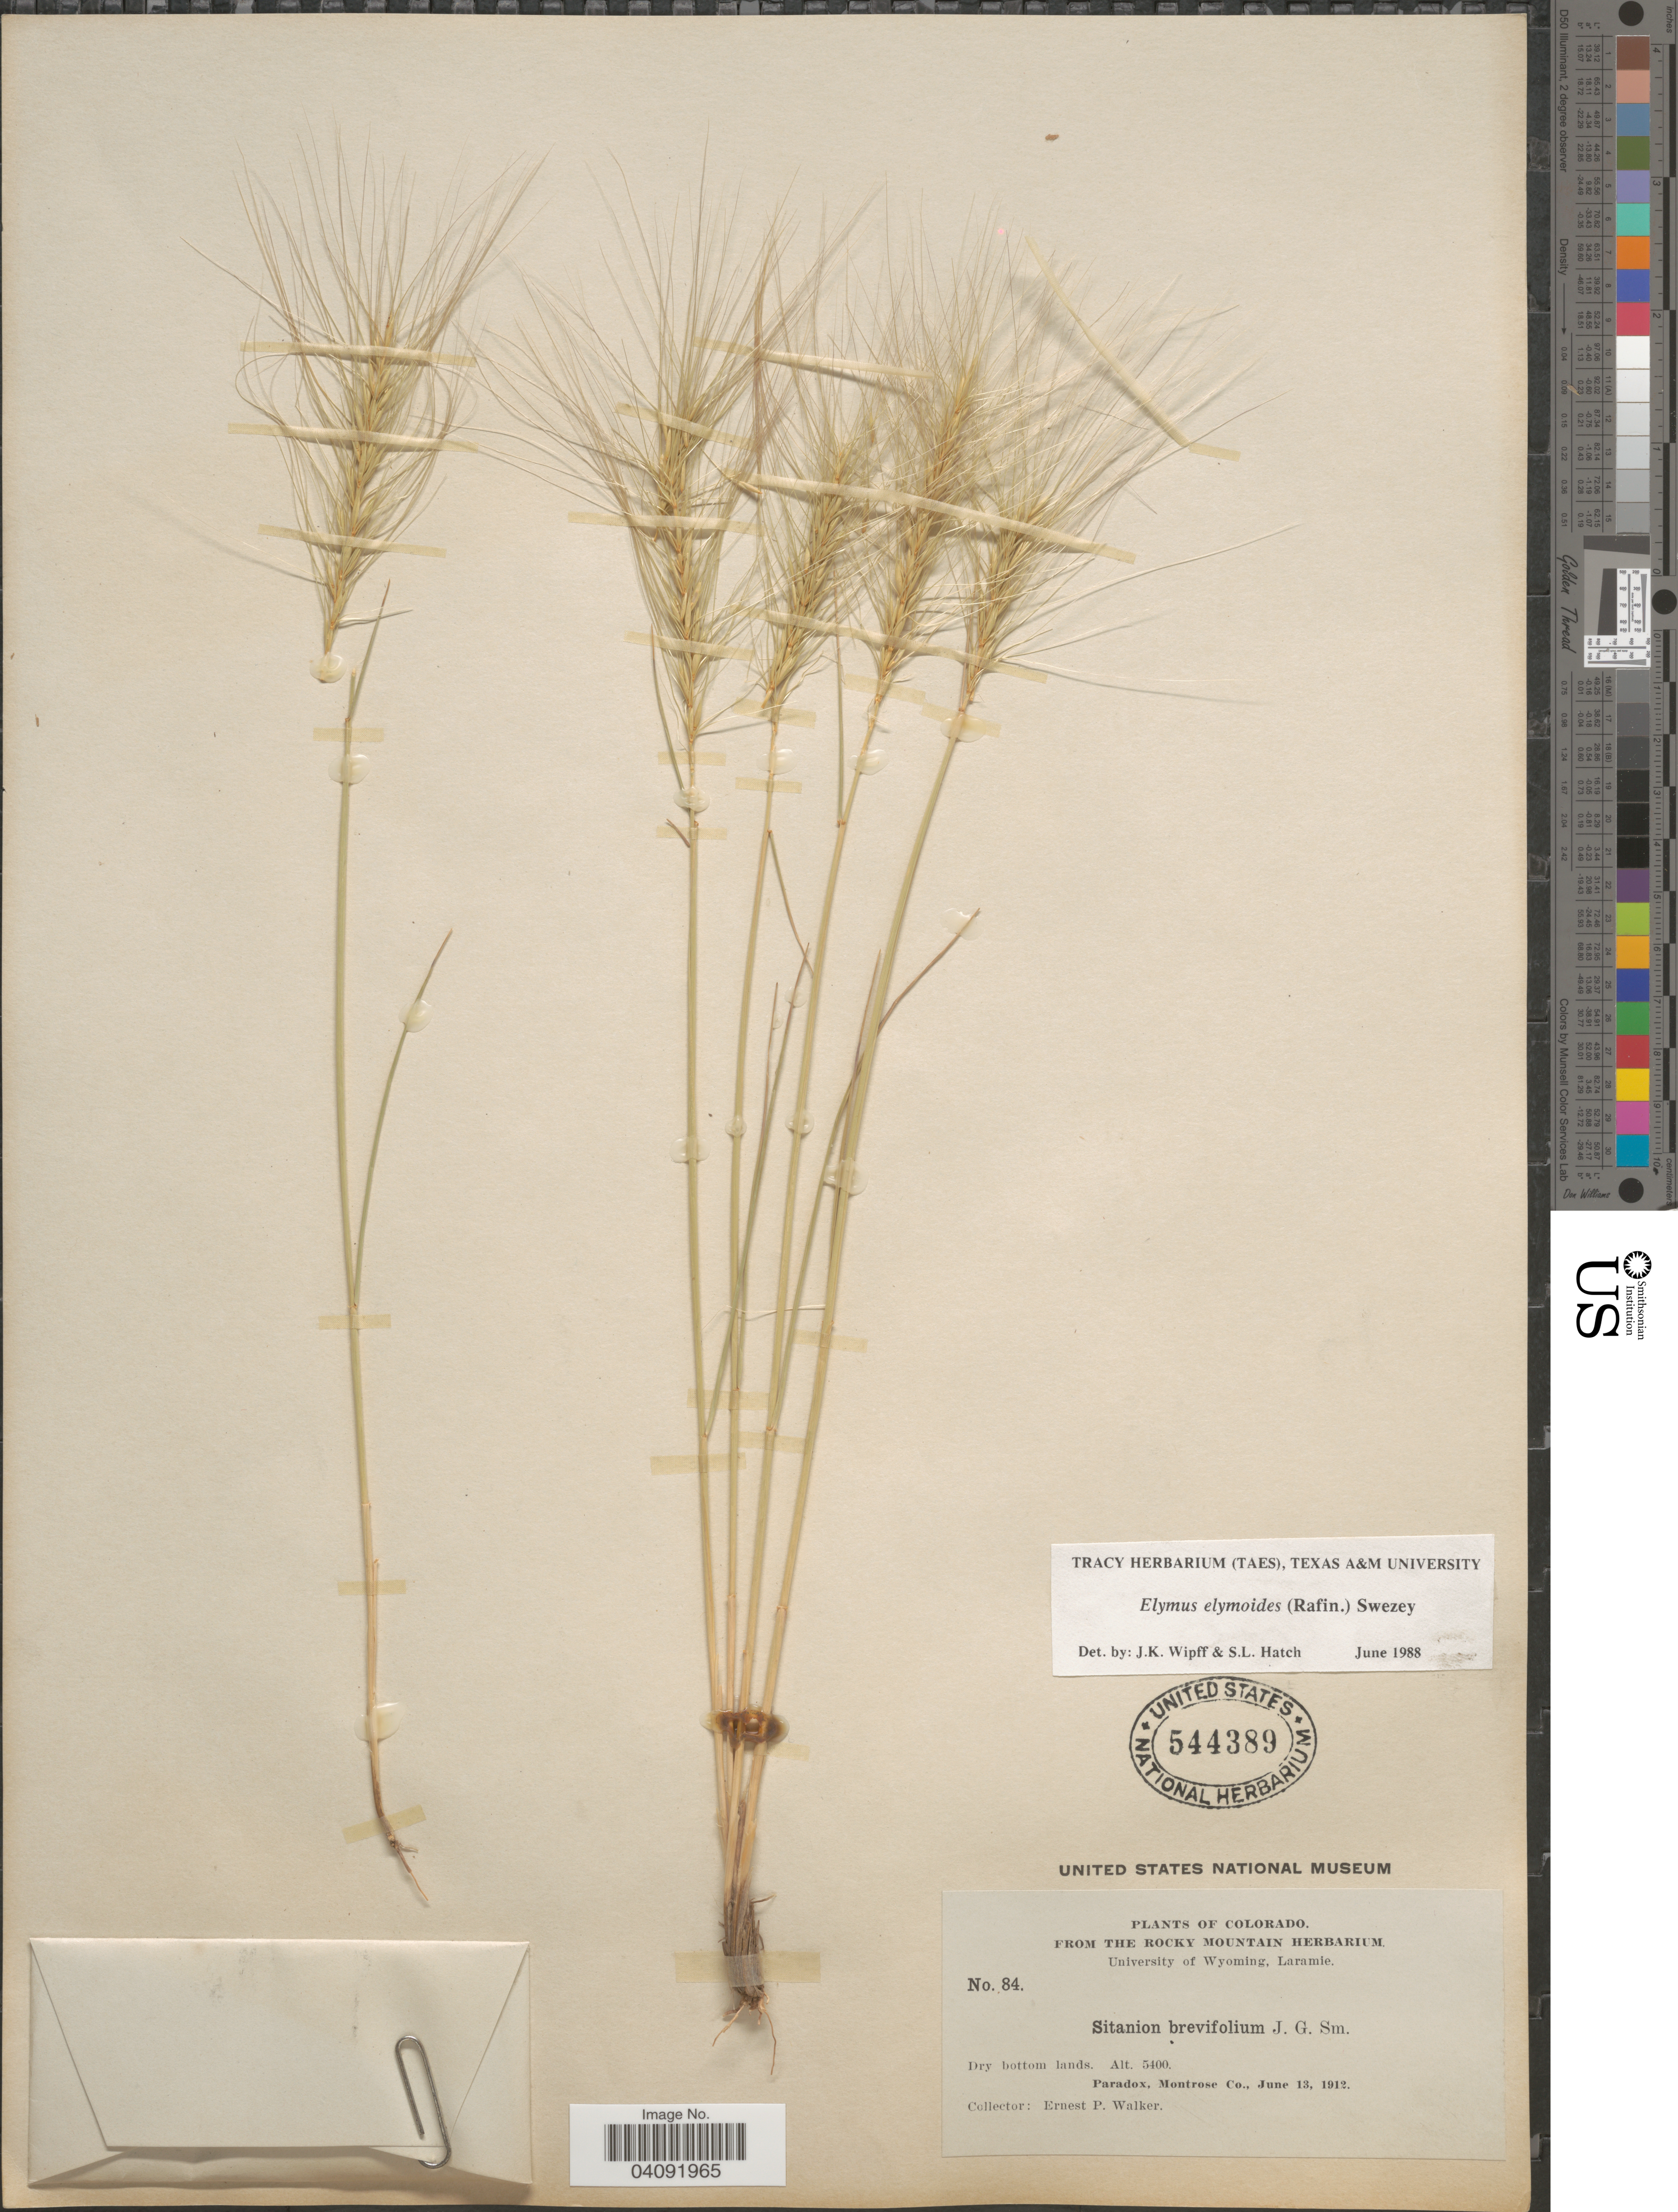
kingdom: Plantae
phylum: Tracheophyta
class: Liliopsida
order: Poales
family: Poaceae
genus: Elymus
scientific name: Elymus elymoides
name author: (Raf.) Swezey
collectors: E. P. Walker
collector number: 84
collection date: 1912-06-13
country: United States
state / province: Colorado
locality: Dry bottom lands. Paradox, Montrose Co.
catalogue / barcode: US 544389